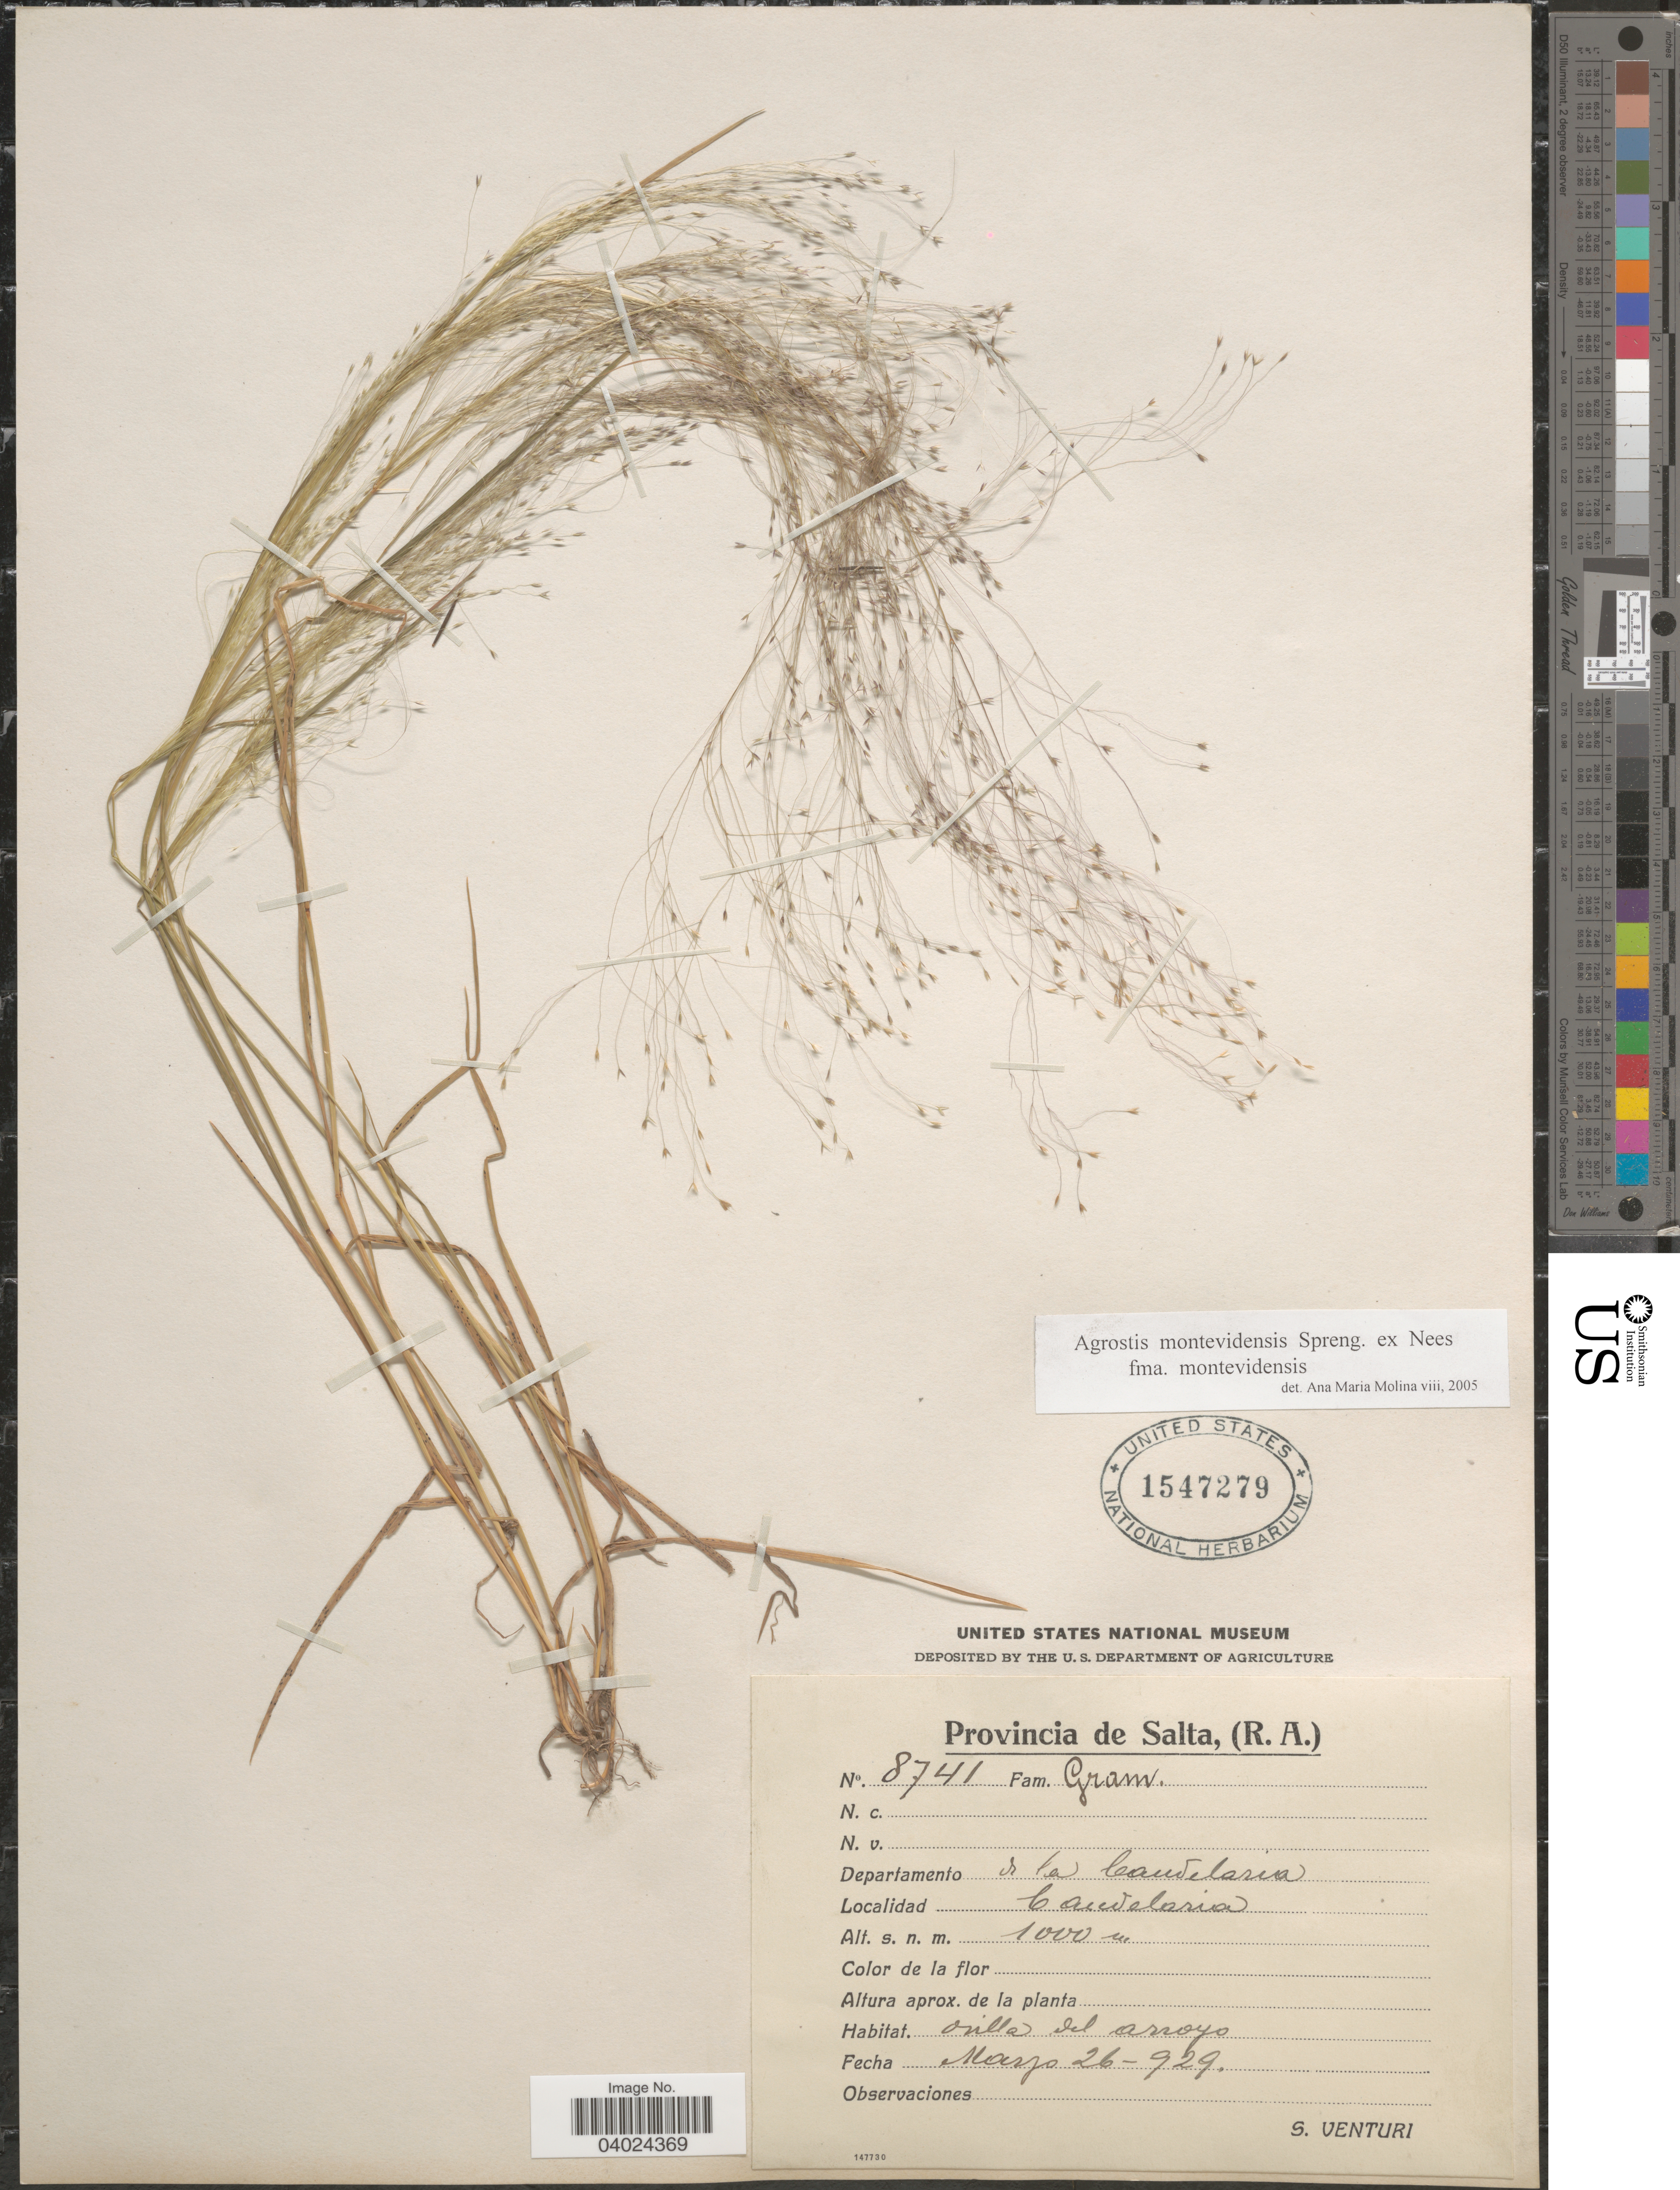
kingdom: Plantae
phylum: Tracheophyta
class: Liliopsida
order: Poales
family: Poaceae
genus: Agrostis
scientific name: Agrostis montevidensis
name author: A. Spreng. ex Nees in Mart.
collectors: S. Venturi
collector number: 8741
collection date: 1929-03-26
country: Argentina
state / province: Salta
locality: Departamento de la Candelaria. Candelaria.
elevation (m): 1000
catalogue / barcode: US 1547279